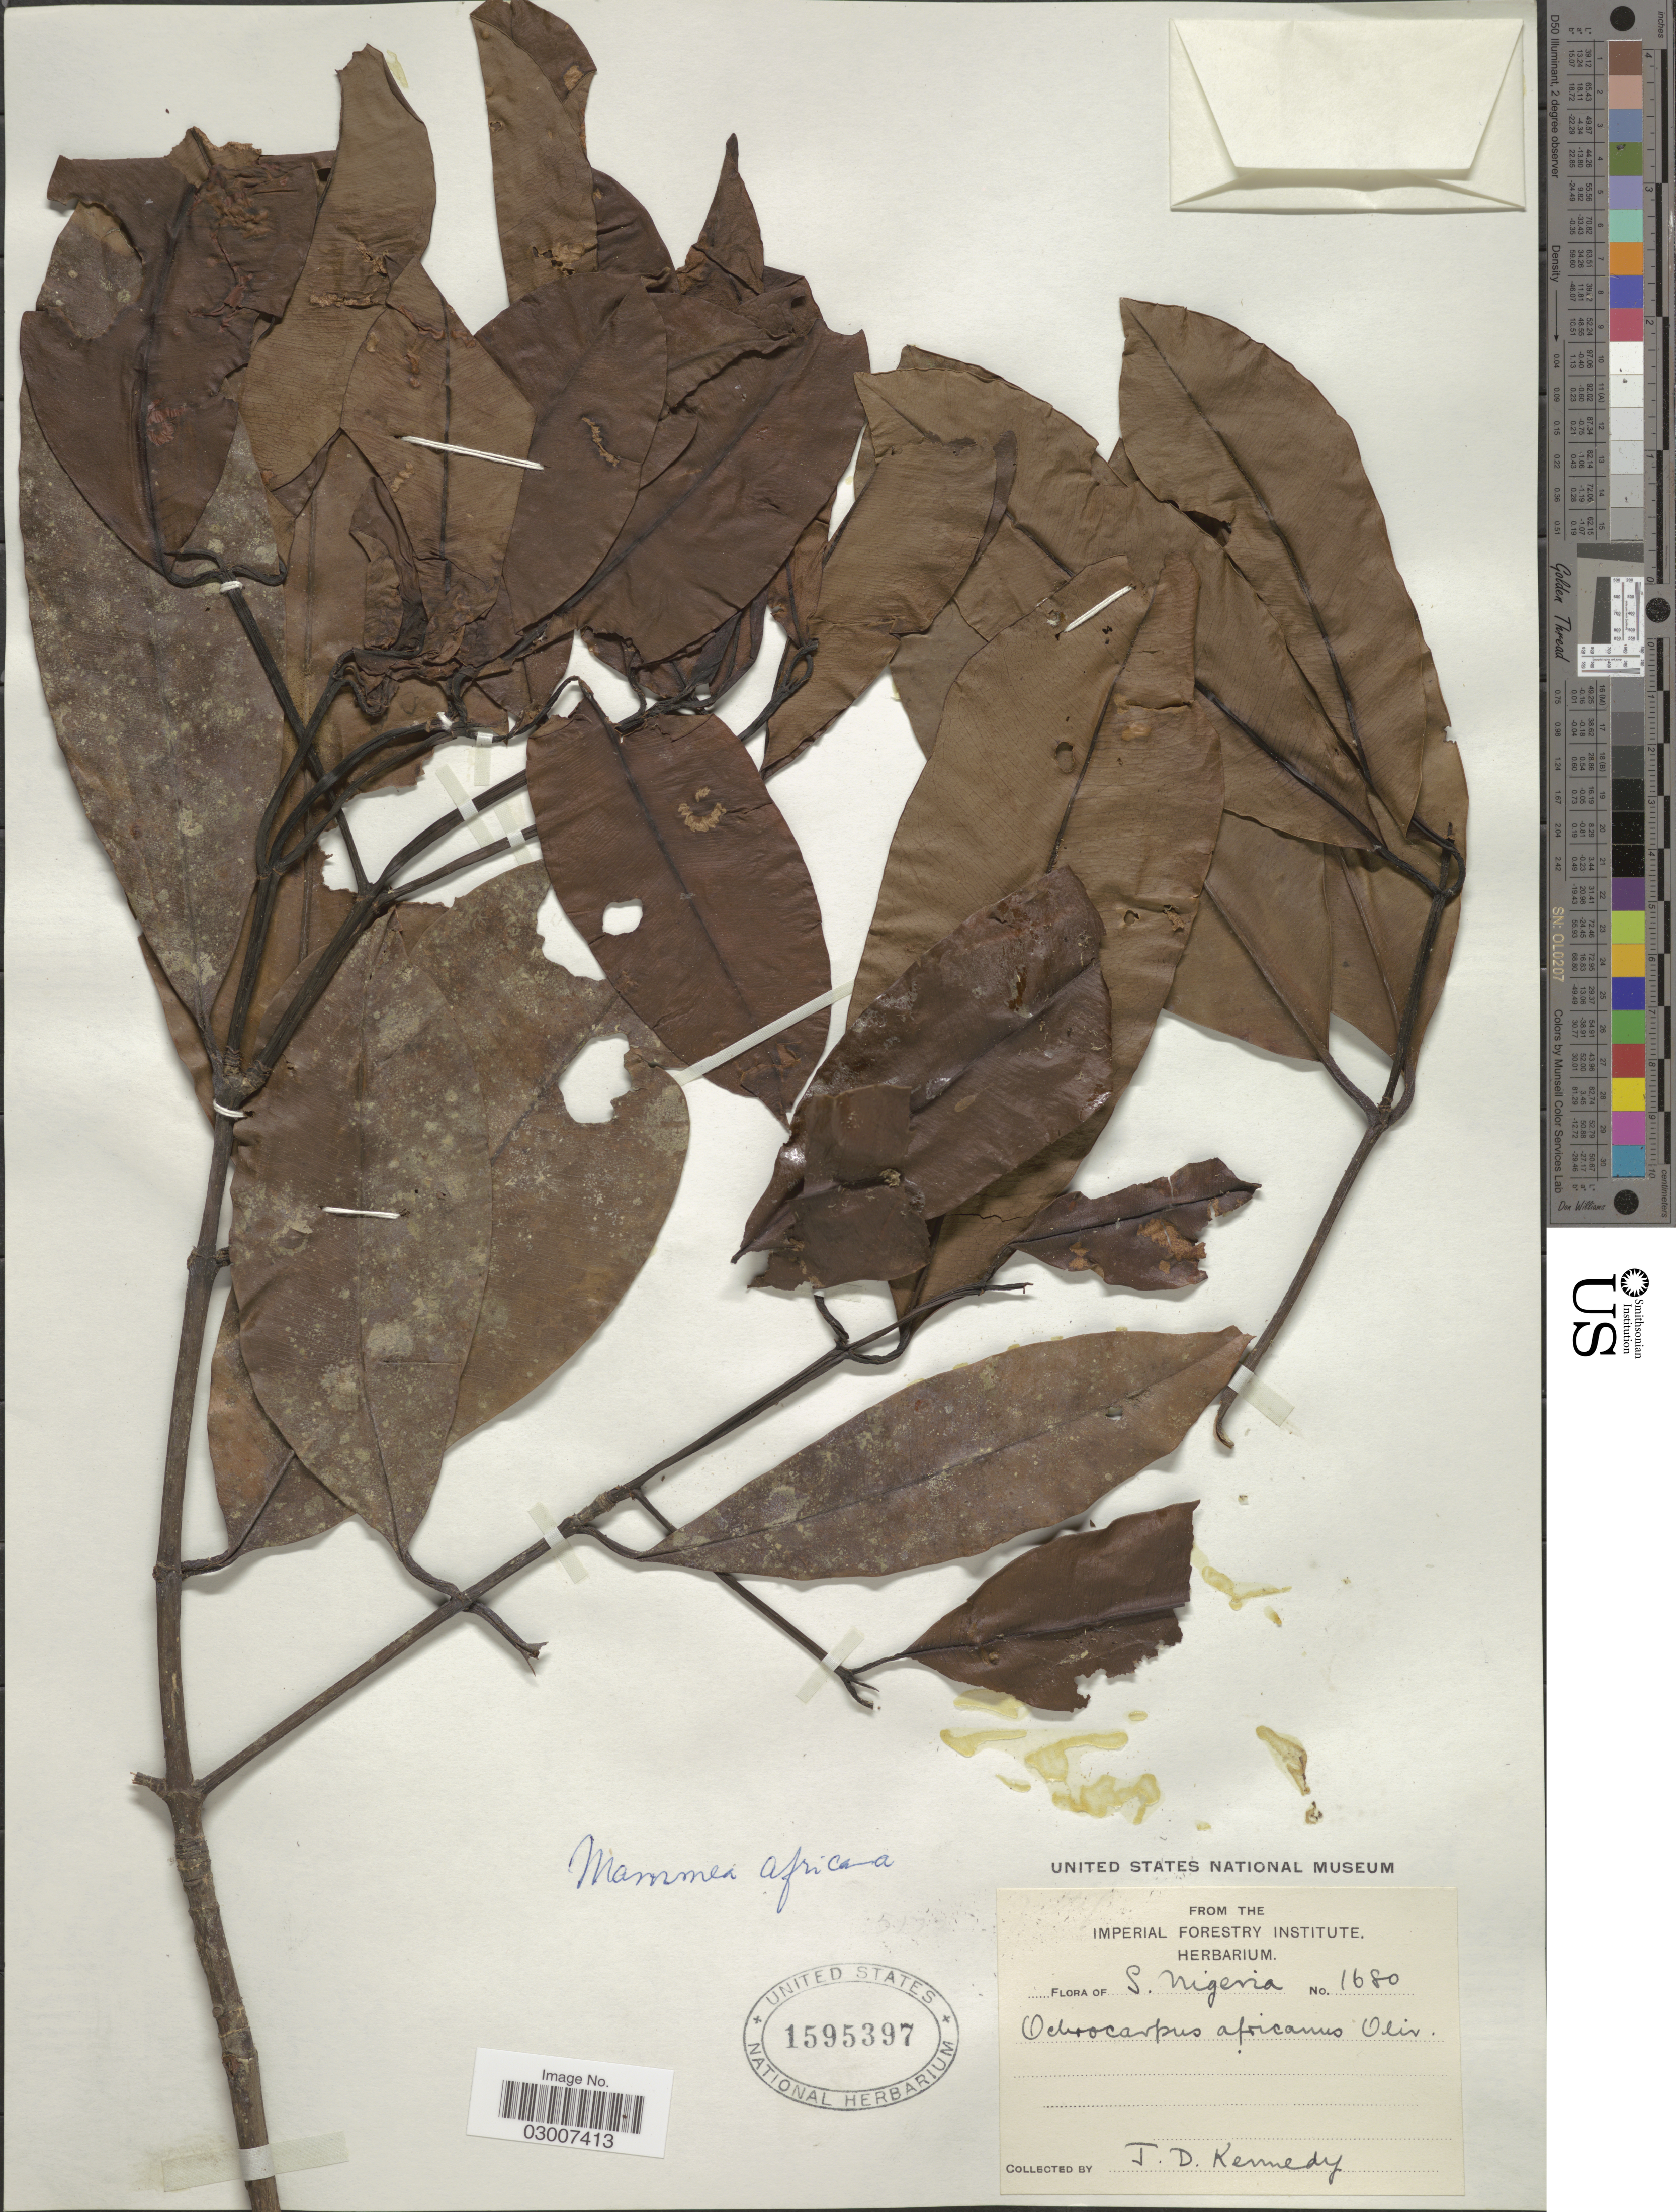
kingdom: Plantae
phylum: Tracheophyta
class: Magnoliopsida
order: Malpighiales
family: Calophyllaceae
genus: Mammea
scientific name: Mammea africana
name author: Sabine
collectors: J. D. Kennedy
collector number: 1680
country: Nigeria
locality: S. Nigeria.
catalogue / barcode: US 1595397